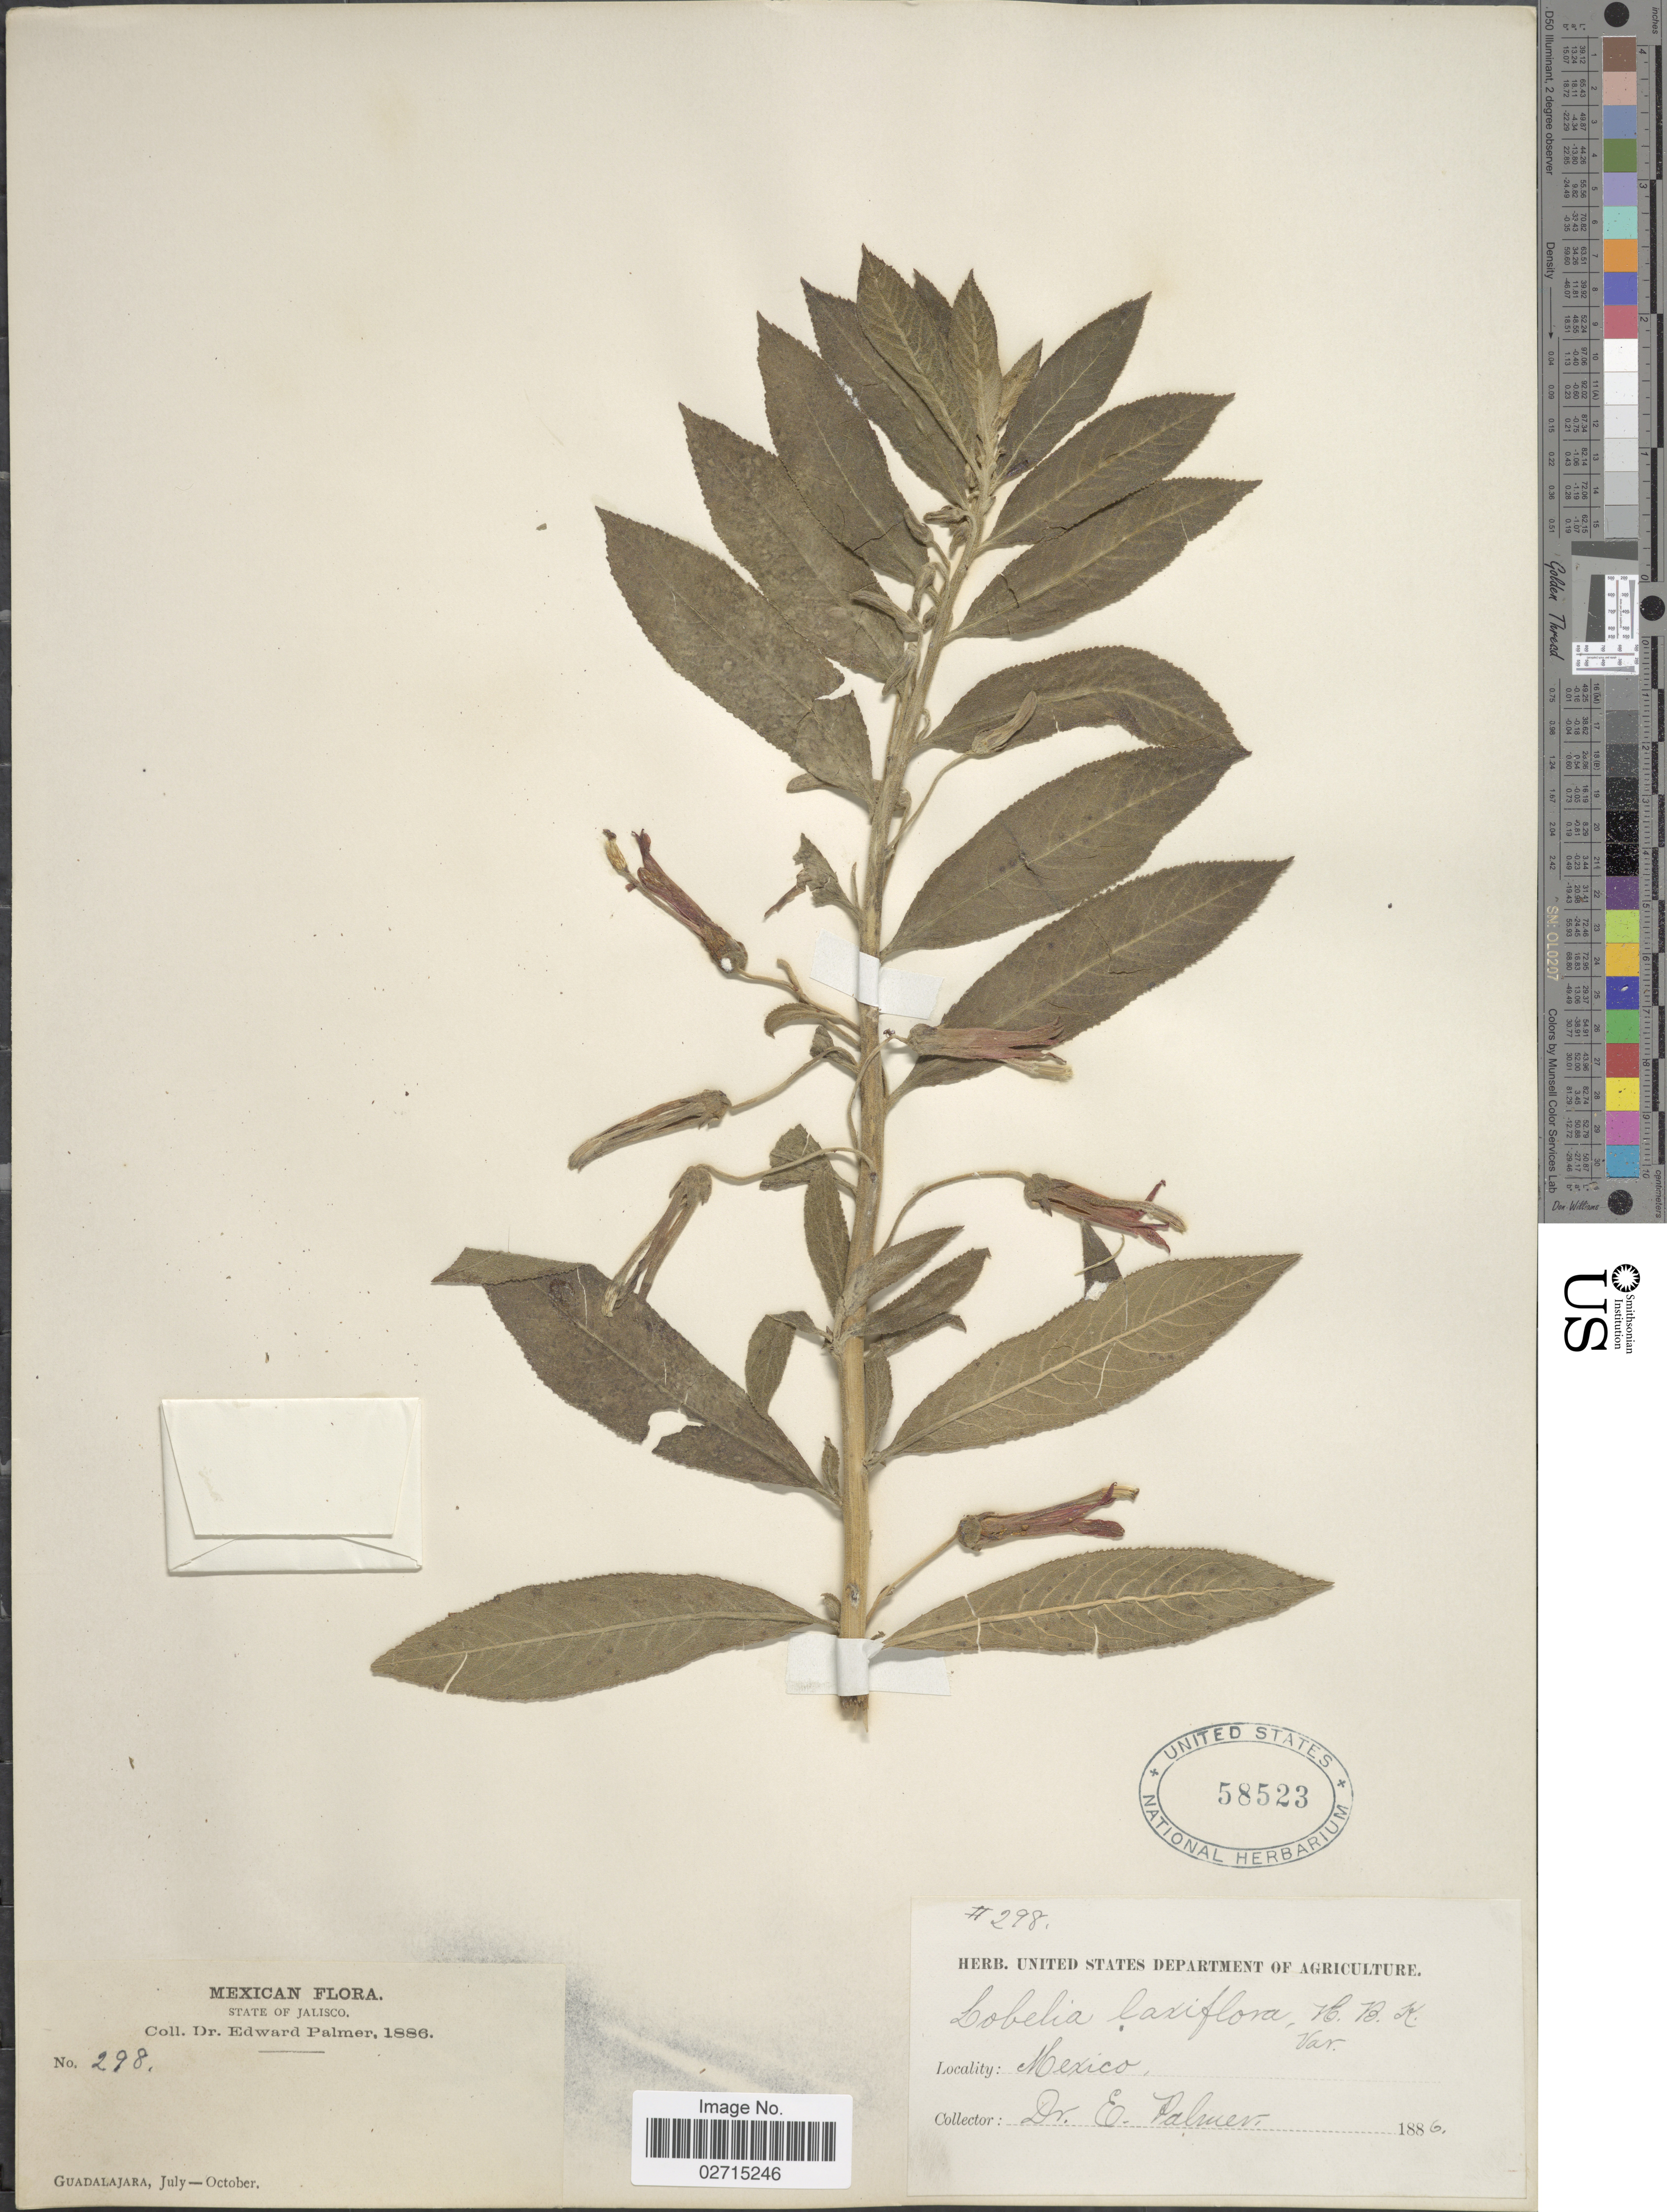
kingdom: Plantae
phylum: Tracheophyta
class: Magnoliopsida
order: Asterales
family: Campanulaceae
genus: Lobelia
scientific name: Lobelia laxiflora var. stricta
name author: (Planch. & Oerst.) McVaugh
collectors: E. Palmer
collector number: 298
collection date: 1886-07/1886-10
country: Mexico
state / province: Jalisco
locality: Guadalajara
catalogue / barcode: US 58523